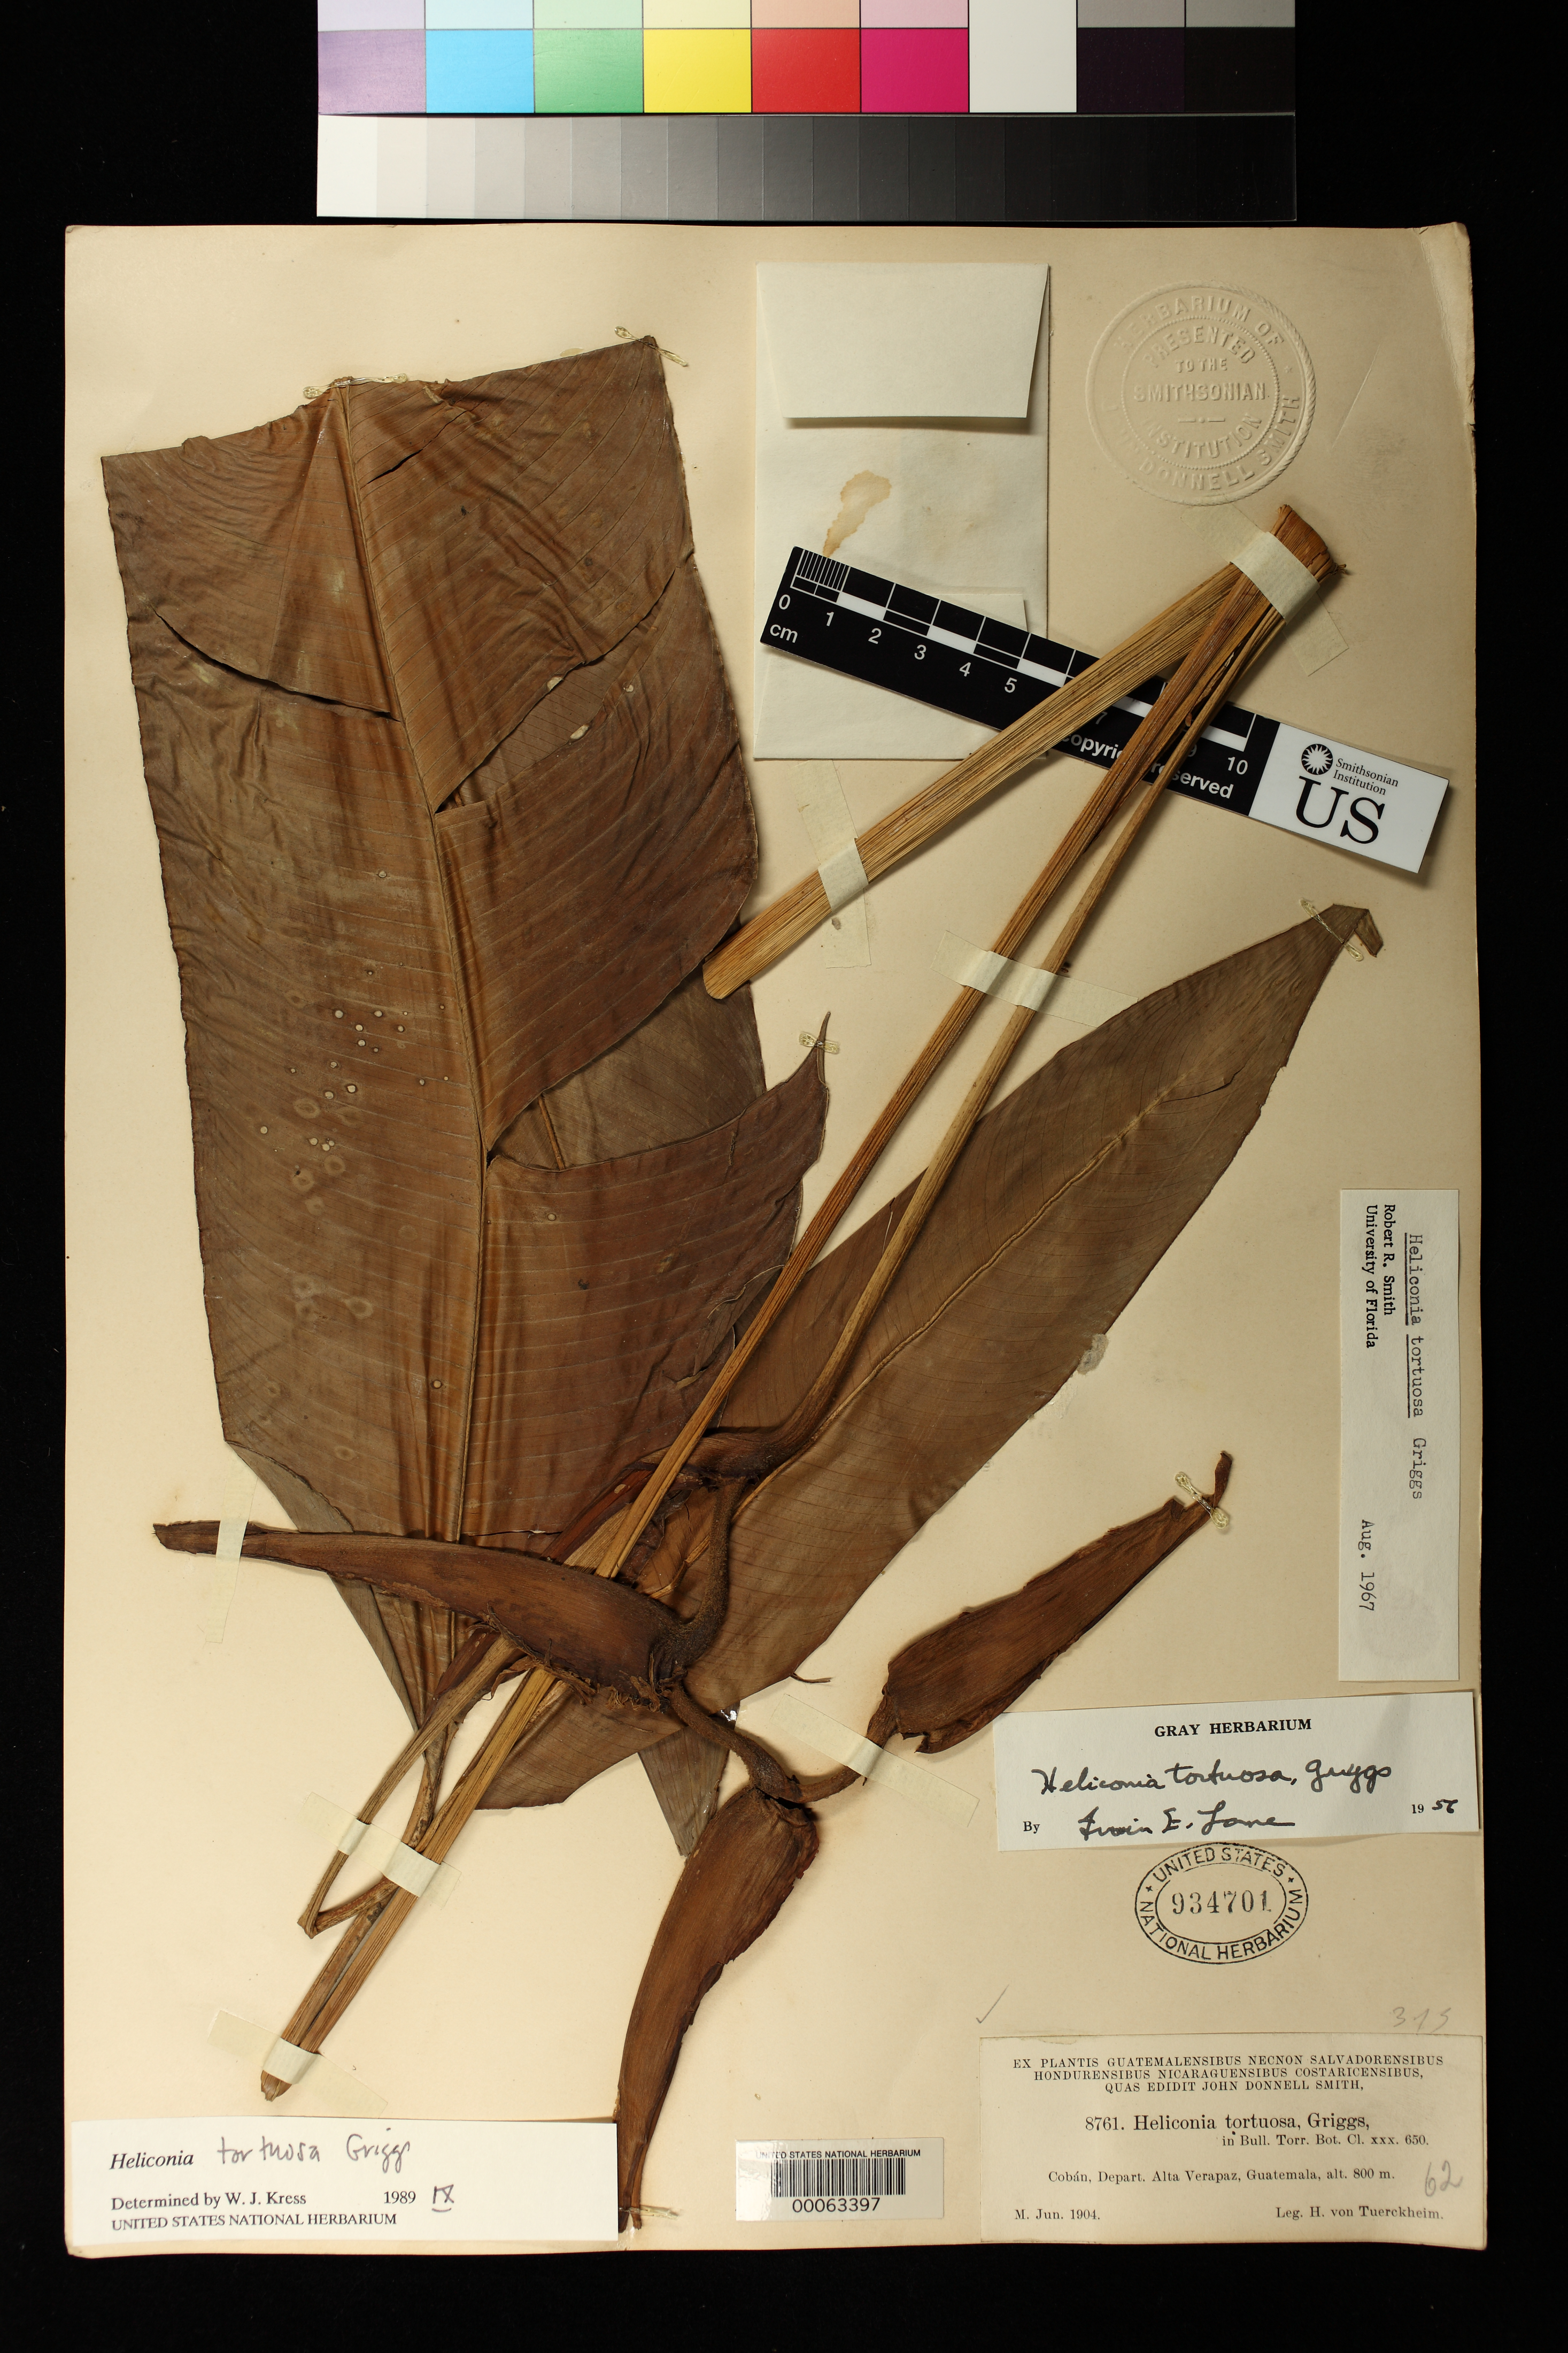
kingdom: Plantae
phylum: Tracheophyta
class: Liliopsida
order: Zingiberales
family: Heliconiaceae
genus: Heliconia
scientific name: Heliconia tortuosa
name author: R.F. Griggs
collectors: H. von Türckheim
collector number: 8761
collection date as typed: Jun 1904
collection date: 1904-06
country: Guatemala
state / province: Alta Verapaz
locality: Cobán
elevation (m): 800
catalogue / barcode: US 934701